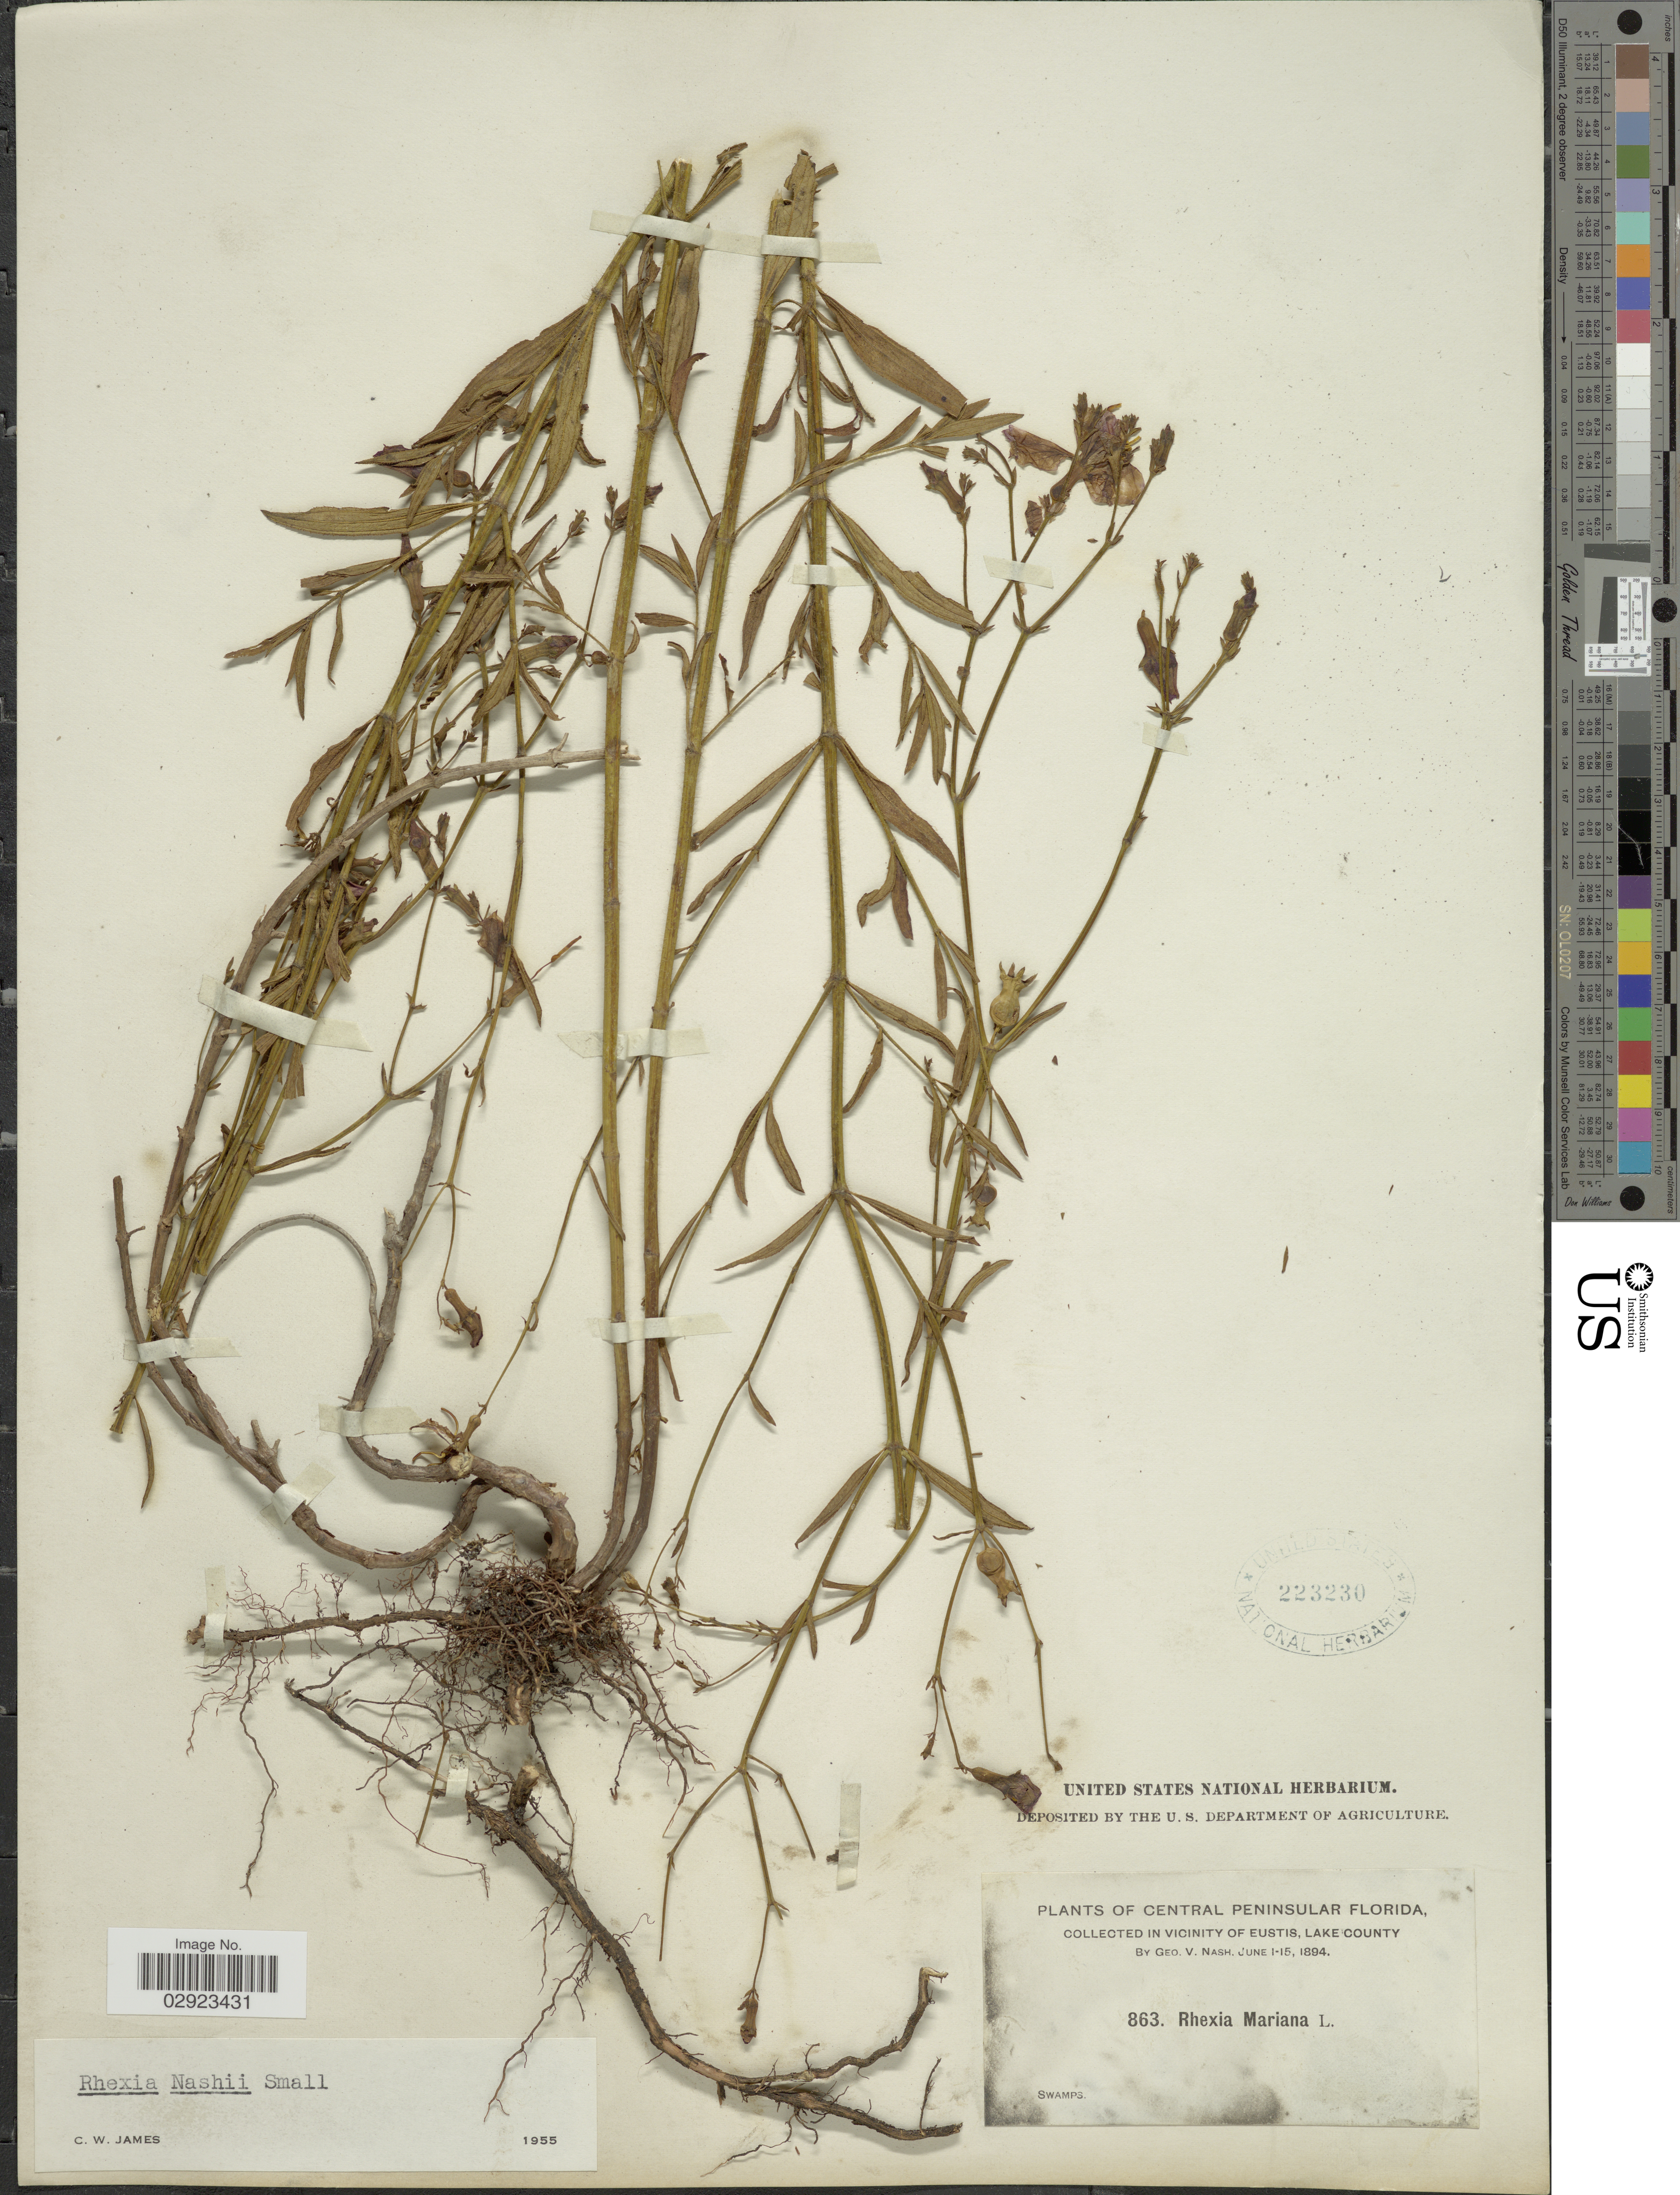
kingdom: Plantae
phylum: Tracheophyta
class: Magnoliopsida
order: Myrtales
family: Melastomataceae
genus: Rhexia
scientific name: Rhexia nashii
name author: Small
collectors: G. V. Nash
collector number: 863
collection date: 1894-06-01/1894-06-15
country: United States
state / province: Florida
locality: Central Peninsular Florida, in vicinity of Eustis, Lake County.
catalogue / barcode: US 223230